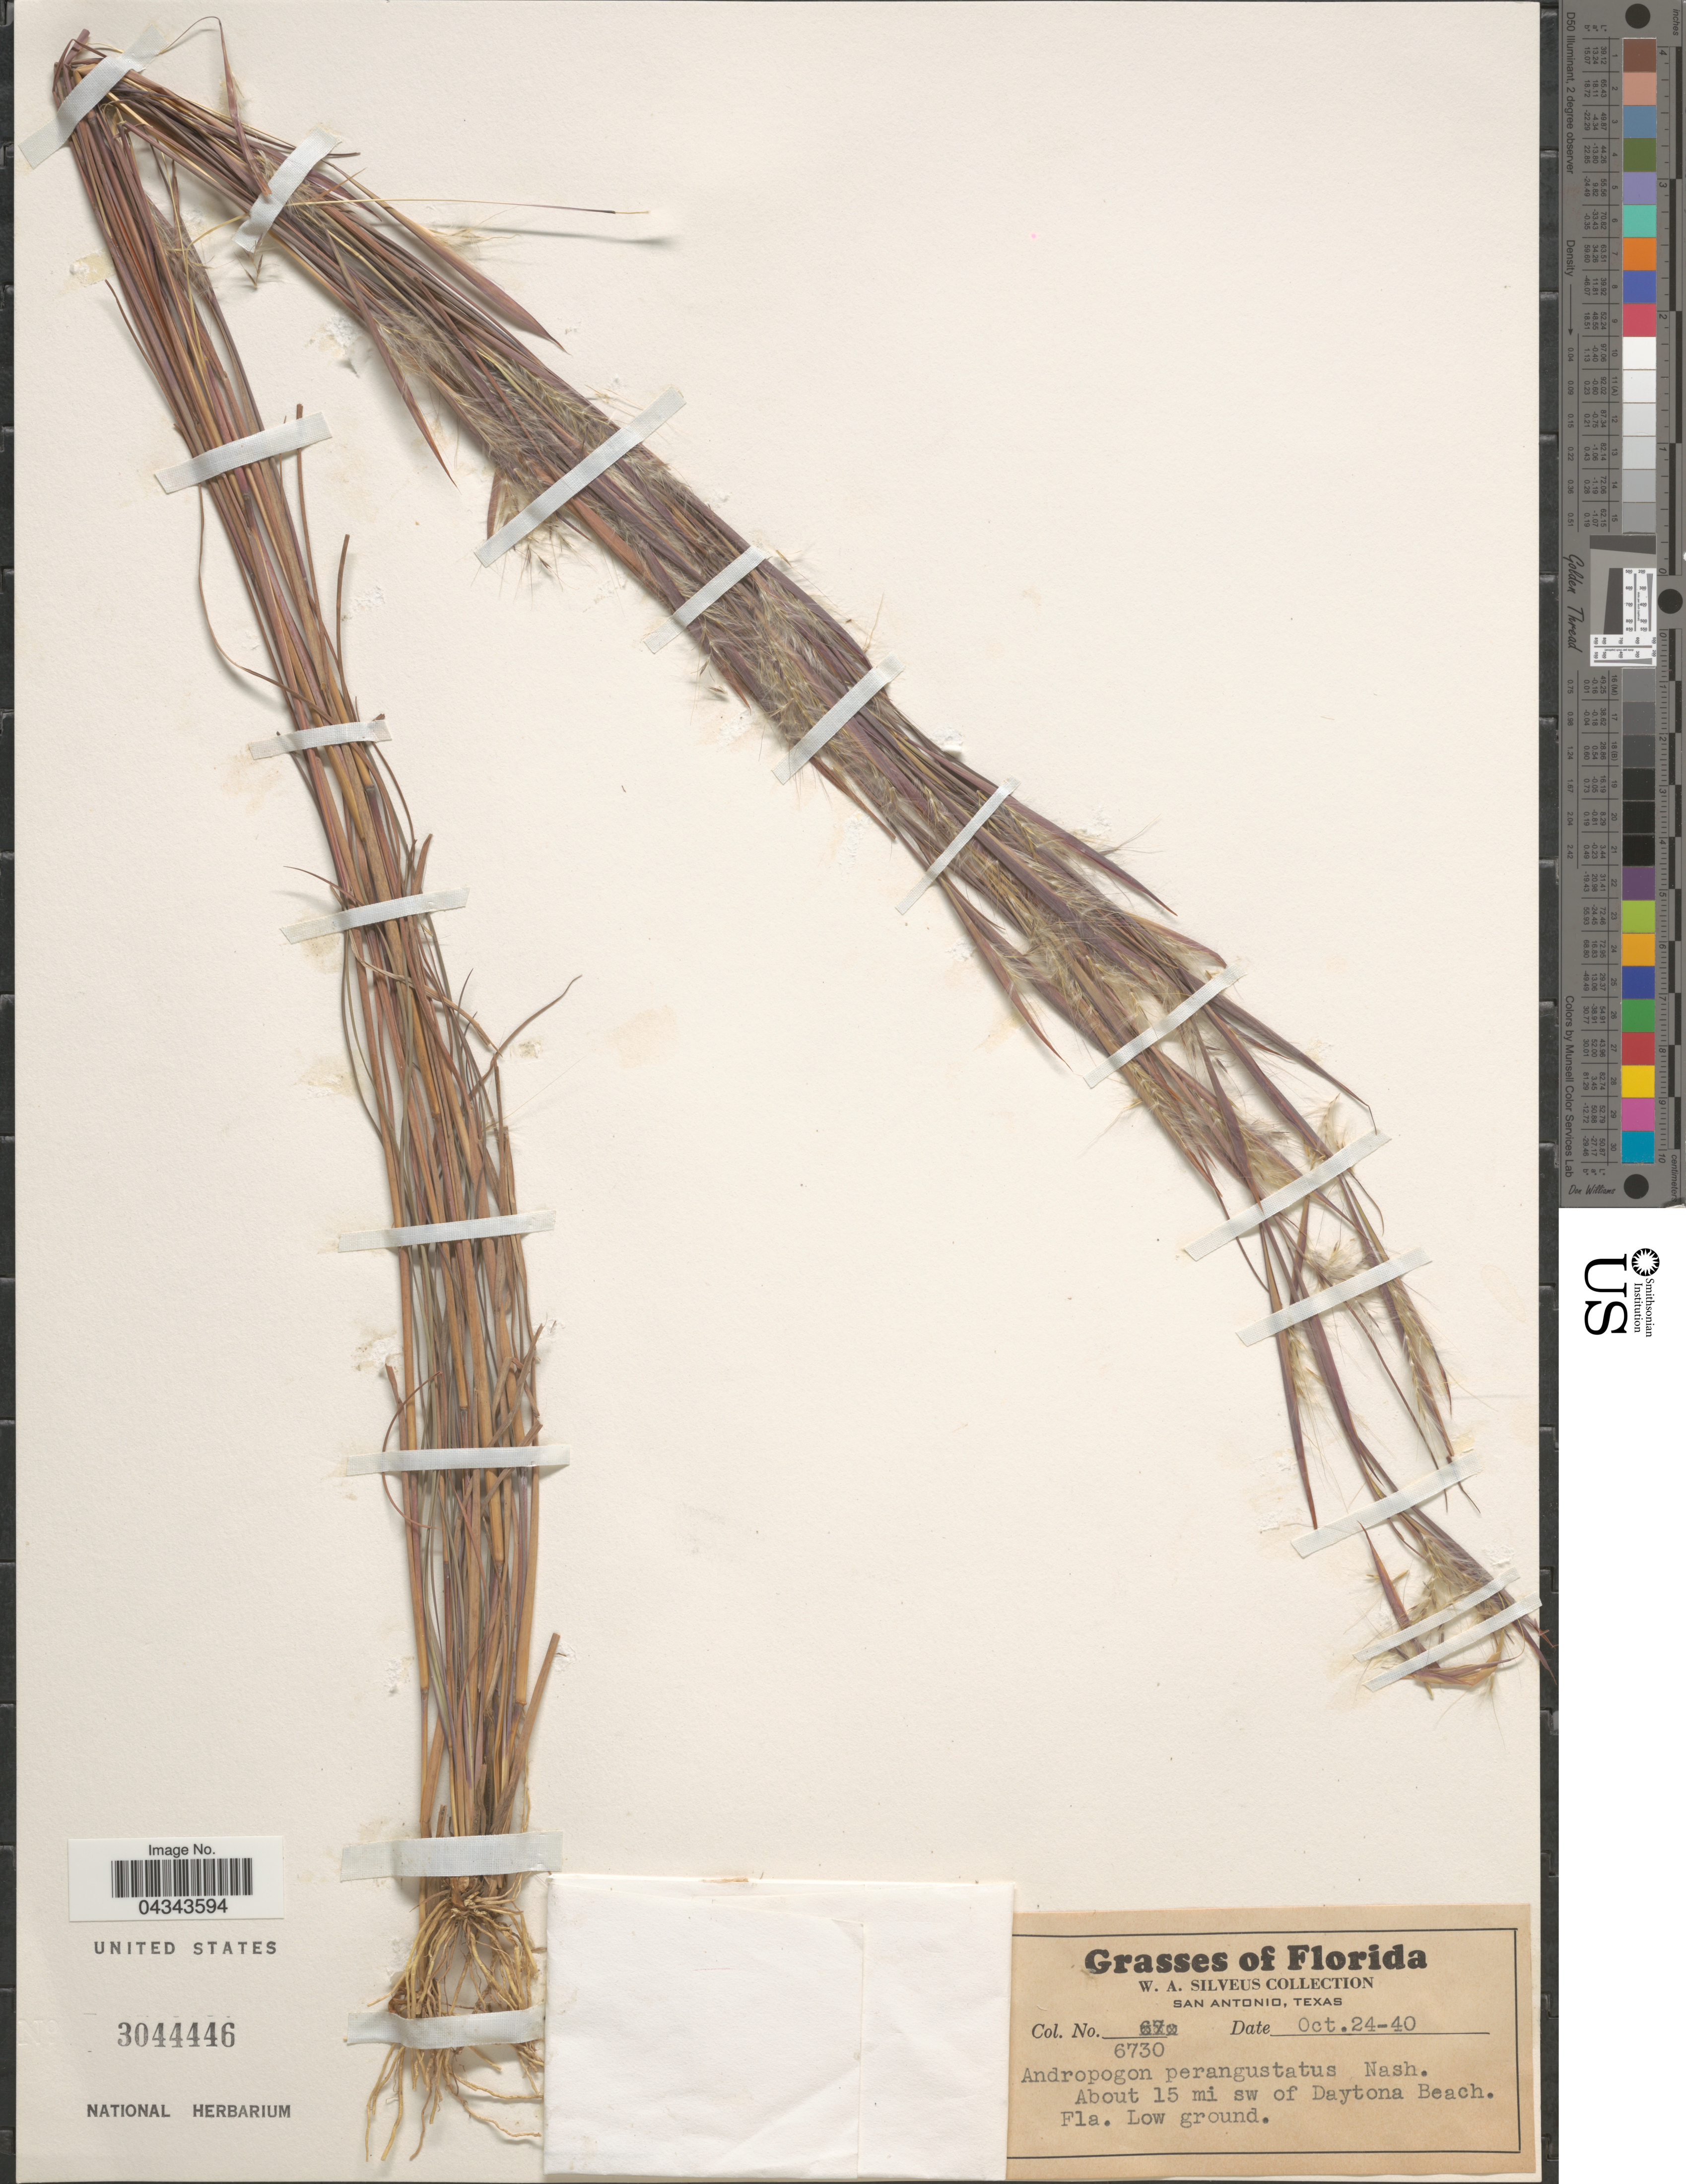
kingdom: Plantae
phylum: Tracheophyta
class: Liliopsida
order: Poales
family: Poaceae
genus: Andropogon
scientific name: Andropogon gyrans var. stenophyllus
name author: (Hack.) C.S. Campb.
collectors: W. Silveus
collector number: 6730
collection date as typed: Transcribed d/m/y: 24/10/40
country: United States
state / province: Florida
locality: About 15 mi sw of Daytona Beach.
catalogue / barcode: US 3044446